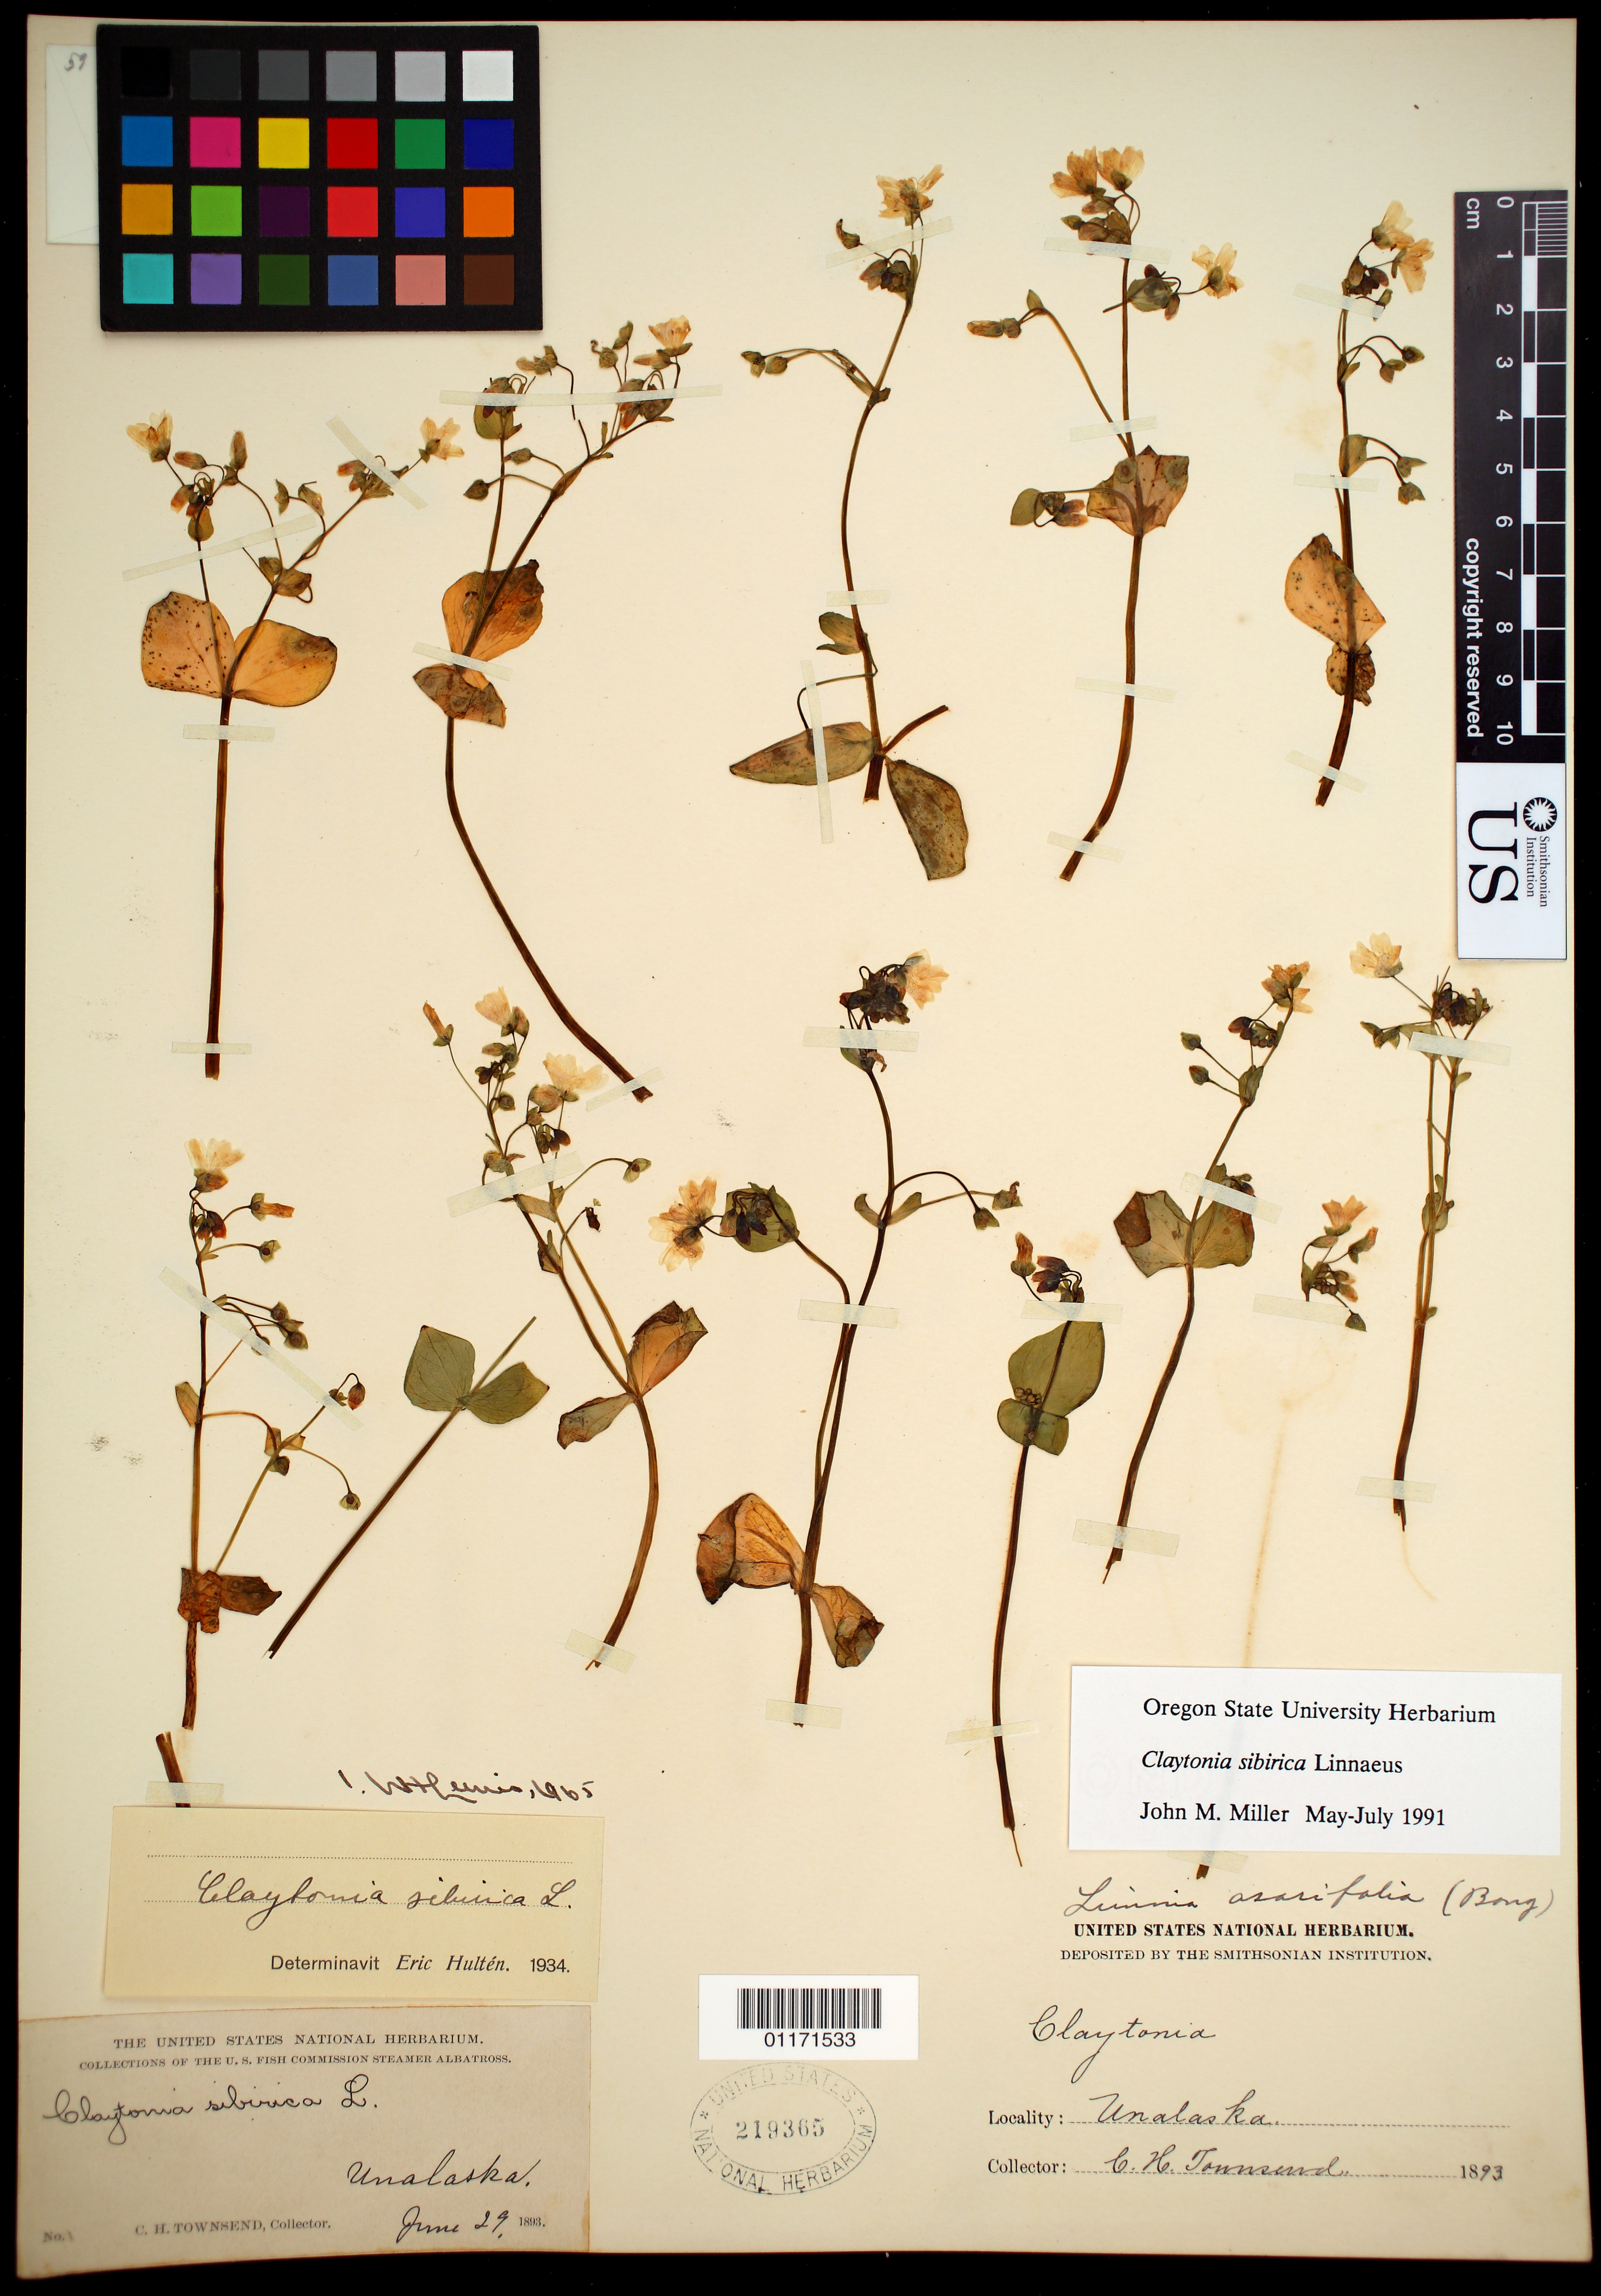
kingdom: Plantae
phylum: Tracheophyta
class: Magnoliopsida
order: Caryophyllales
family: Montiaceae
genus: Claytonia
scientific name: Claytonia sibirica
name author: L.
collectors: C. H. Townsend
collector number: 3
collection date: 1893-06-29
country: United States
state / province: Alaska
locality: Unalaska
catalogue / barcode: US 219365